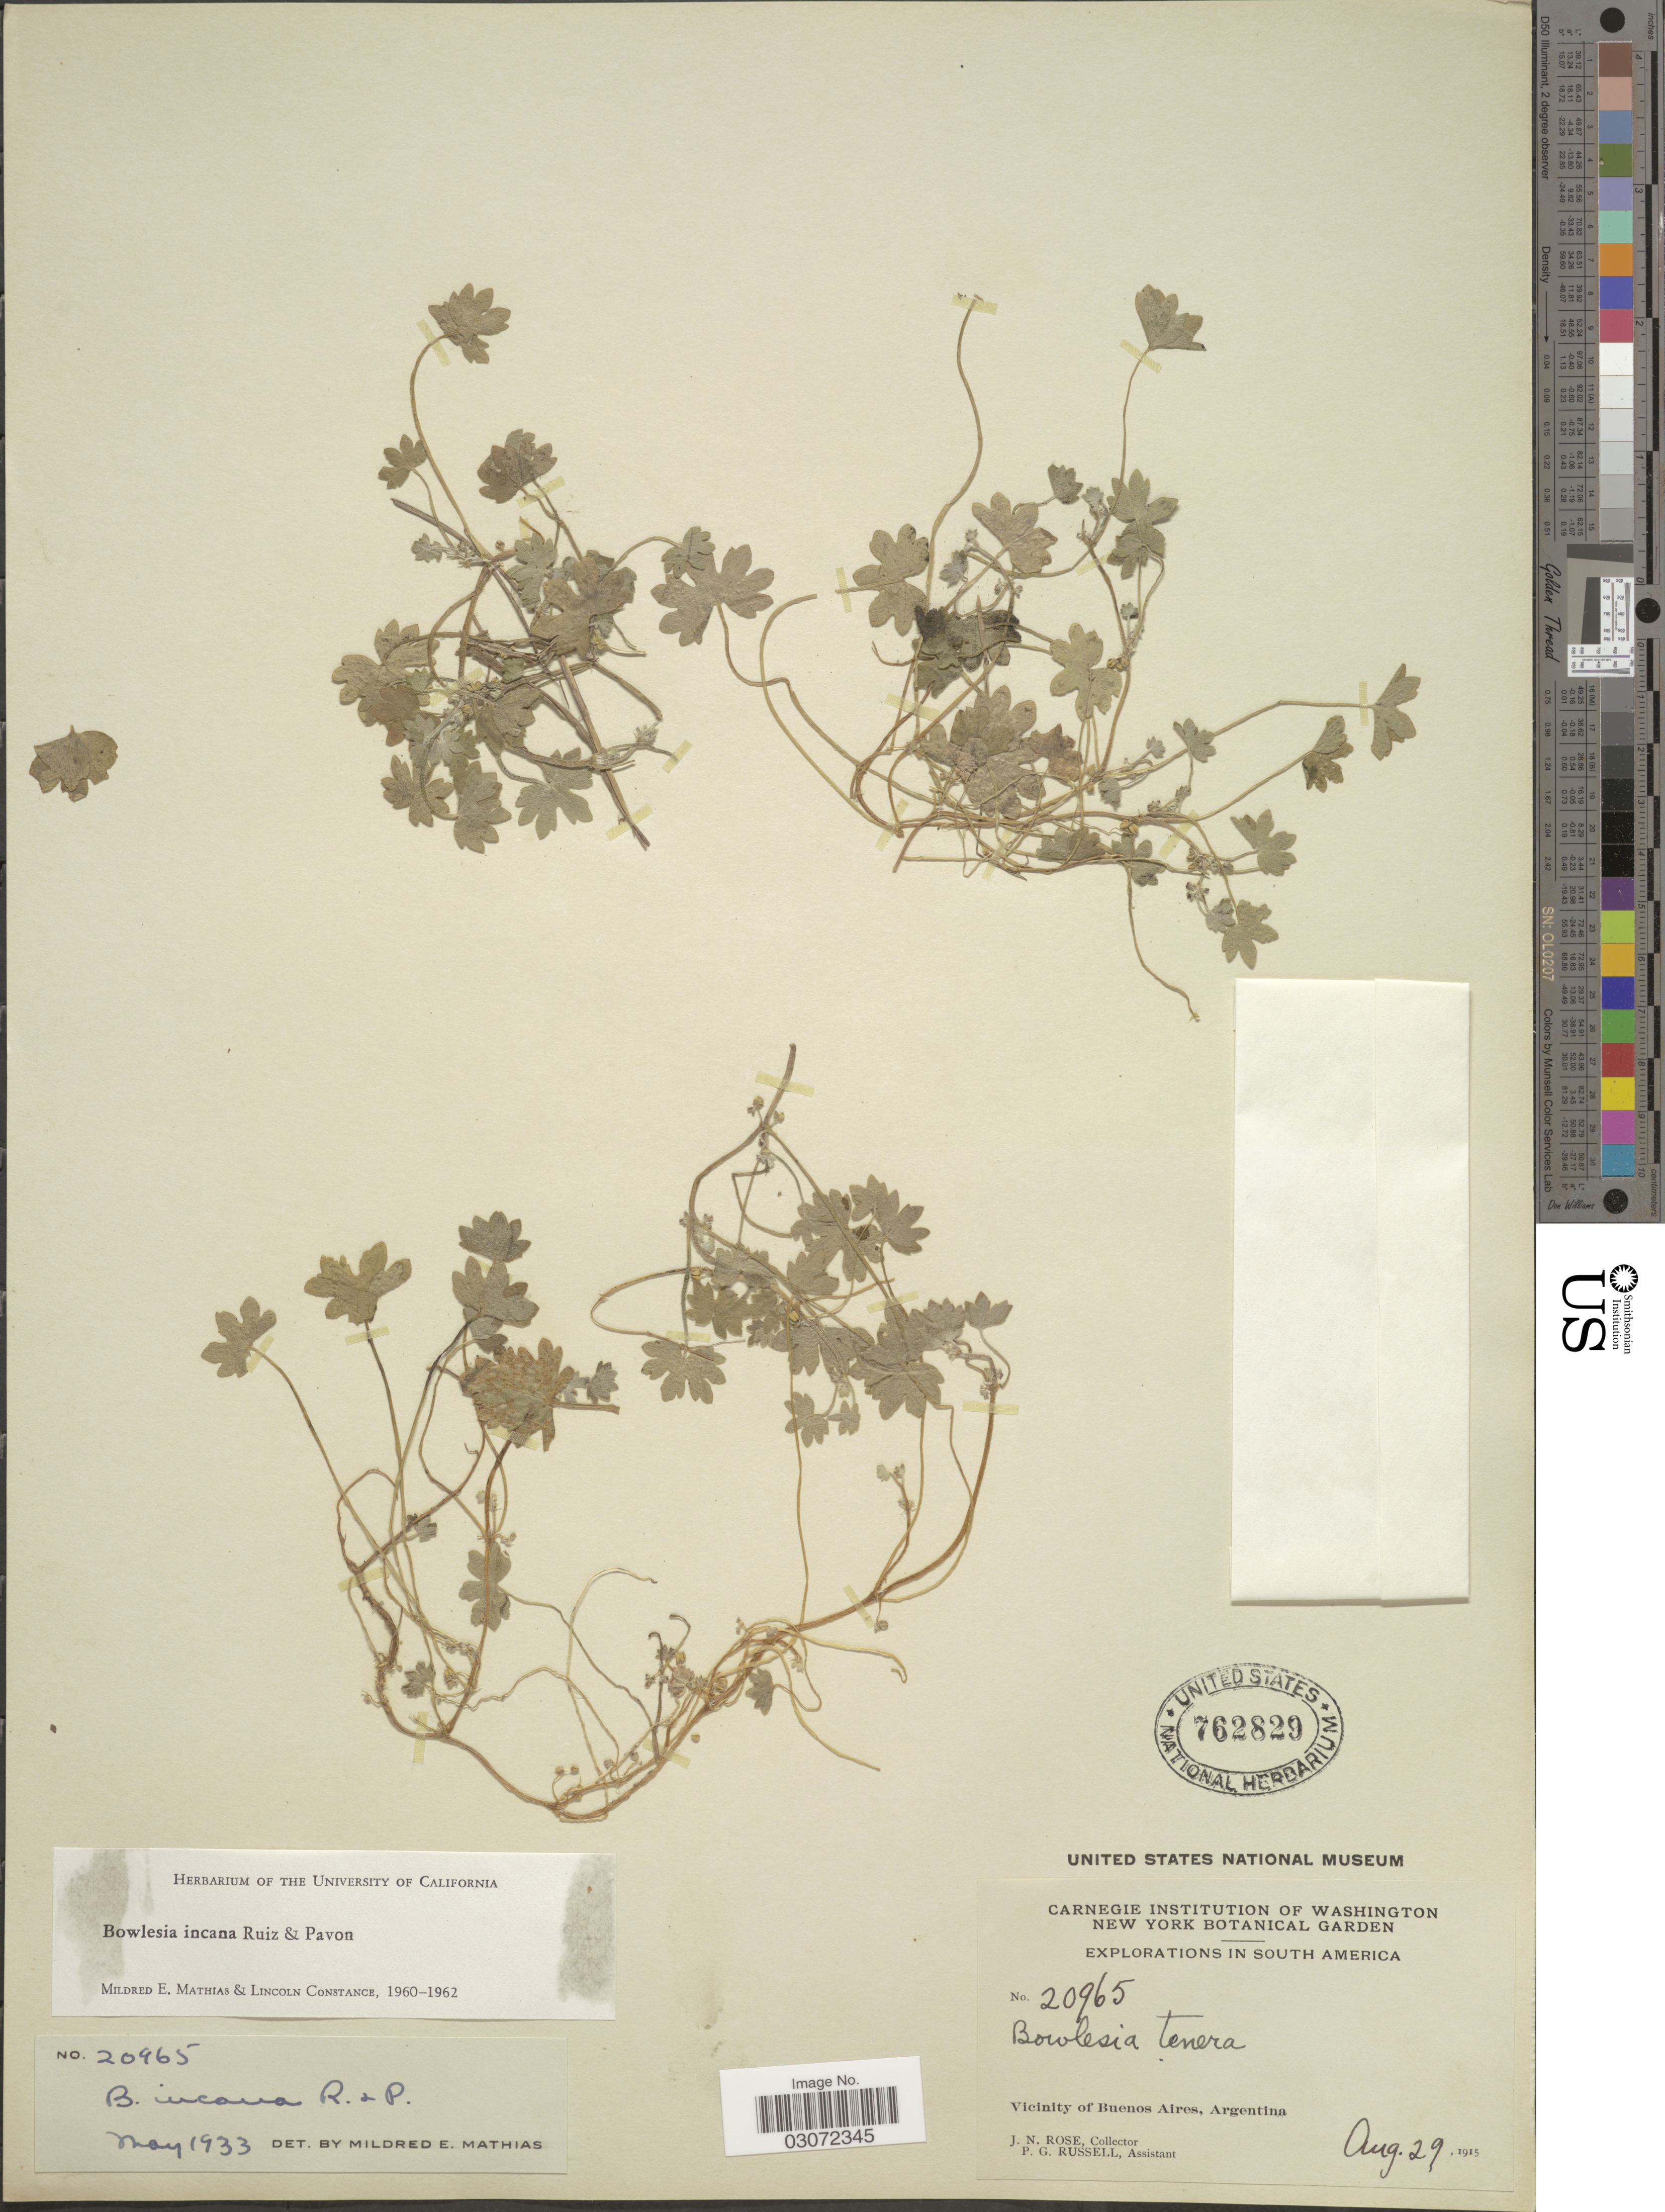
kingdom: Plantae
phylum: Tracheophyta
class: Magnoliopsida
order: Apiales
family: Apiaceae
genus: Bowlesia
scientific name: Bowlesia incana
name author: Ruiz & Pav.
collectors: J. N. Rose & P. G. Russell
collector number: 20965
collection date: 1915-08-29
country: Argentina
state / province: Buenos Aires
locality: Vicinity of Buenos Aires.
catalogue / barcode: US 762829